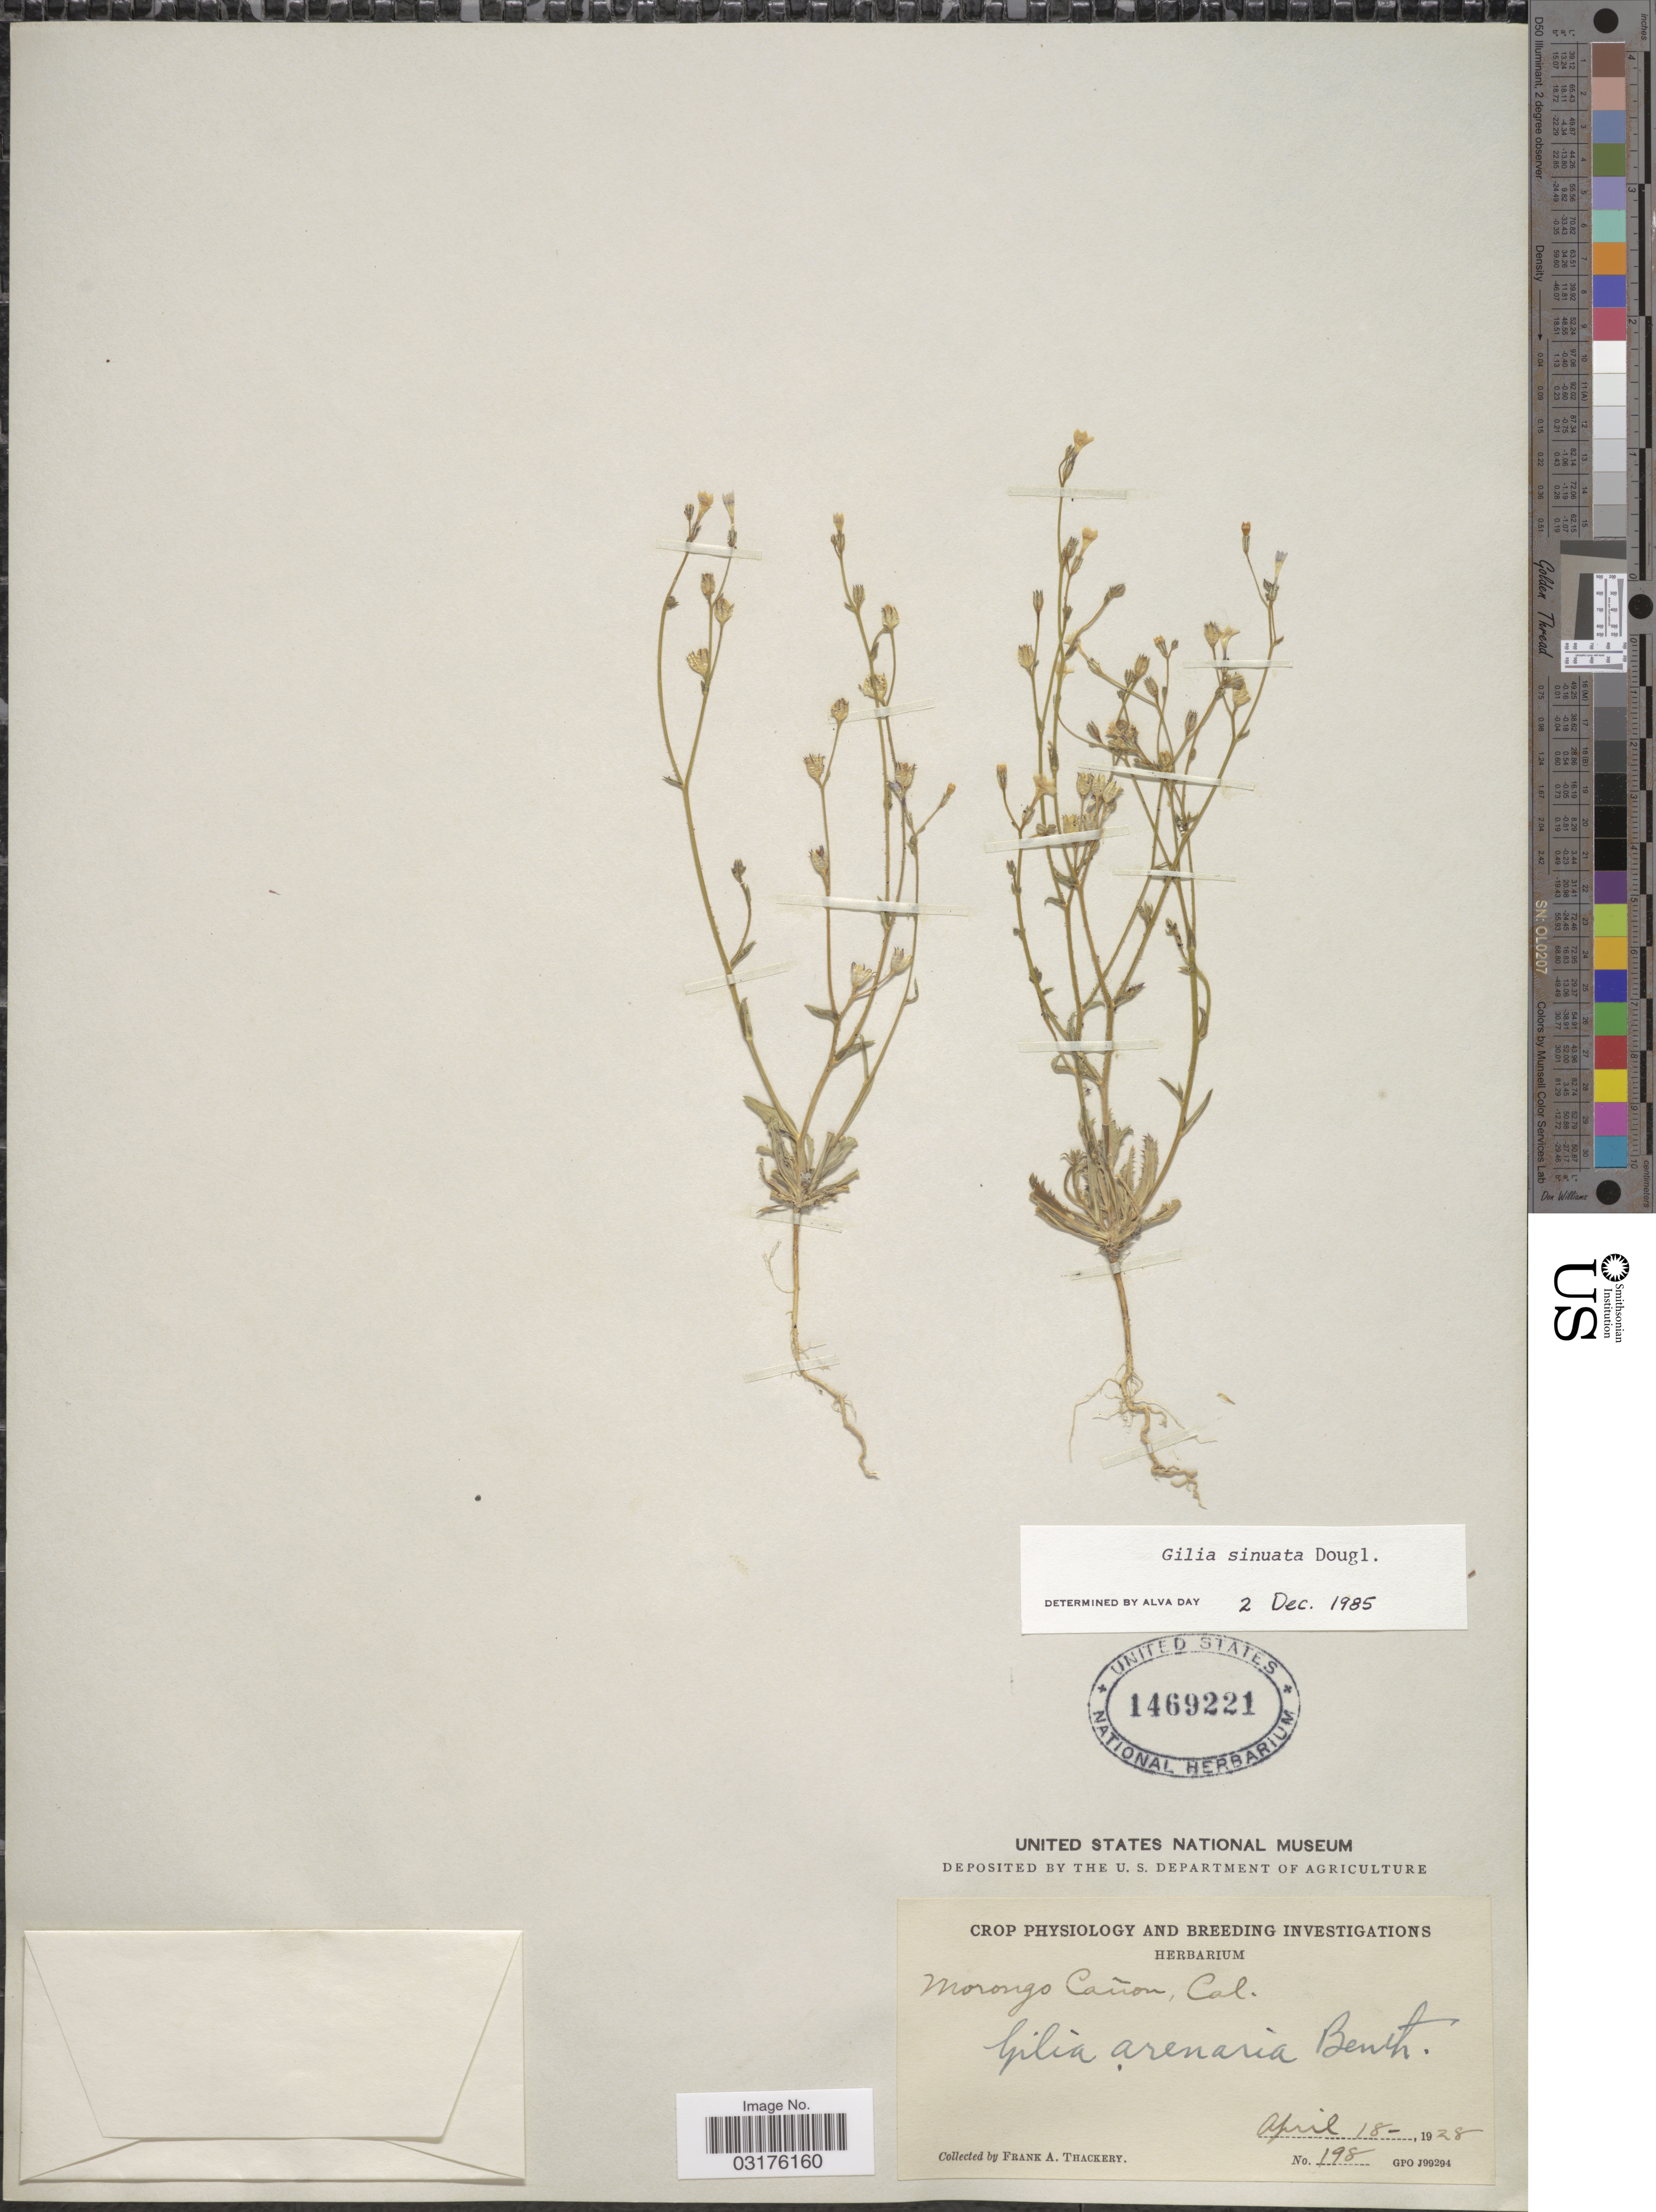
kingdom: Plantae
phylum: Tracheophyta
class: Magnoliopsida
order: Ericales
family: Polemoniaceae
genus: Gilia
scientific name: Gilia sinuata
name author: Douglas ex Benth.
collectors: F. Thackery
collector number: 198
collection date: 1928-04-18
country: United States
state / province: California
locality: Morongo Cañon.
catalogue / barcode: US 1469221